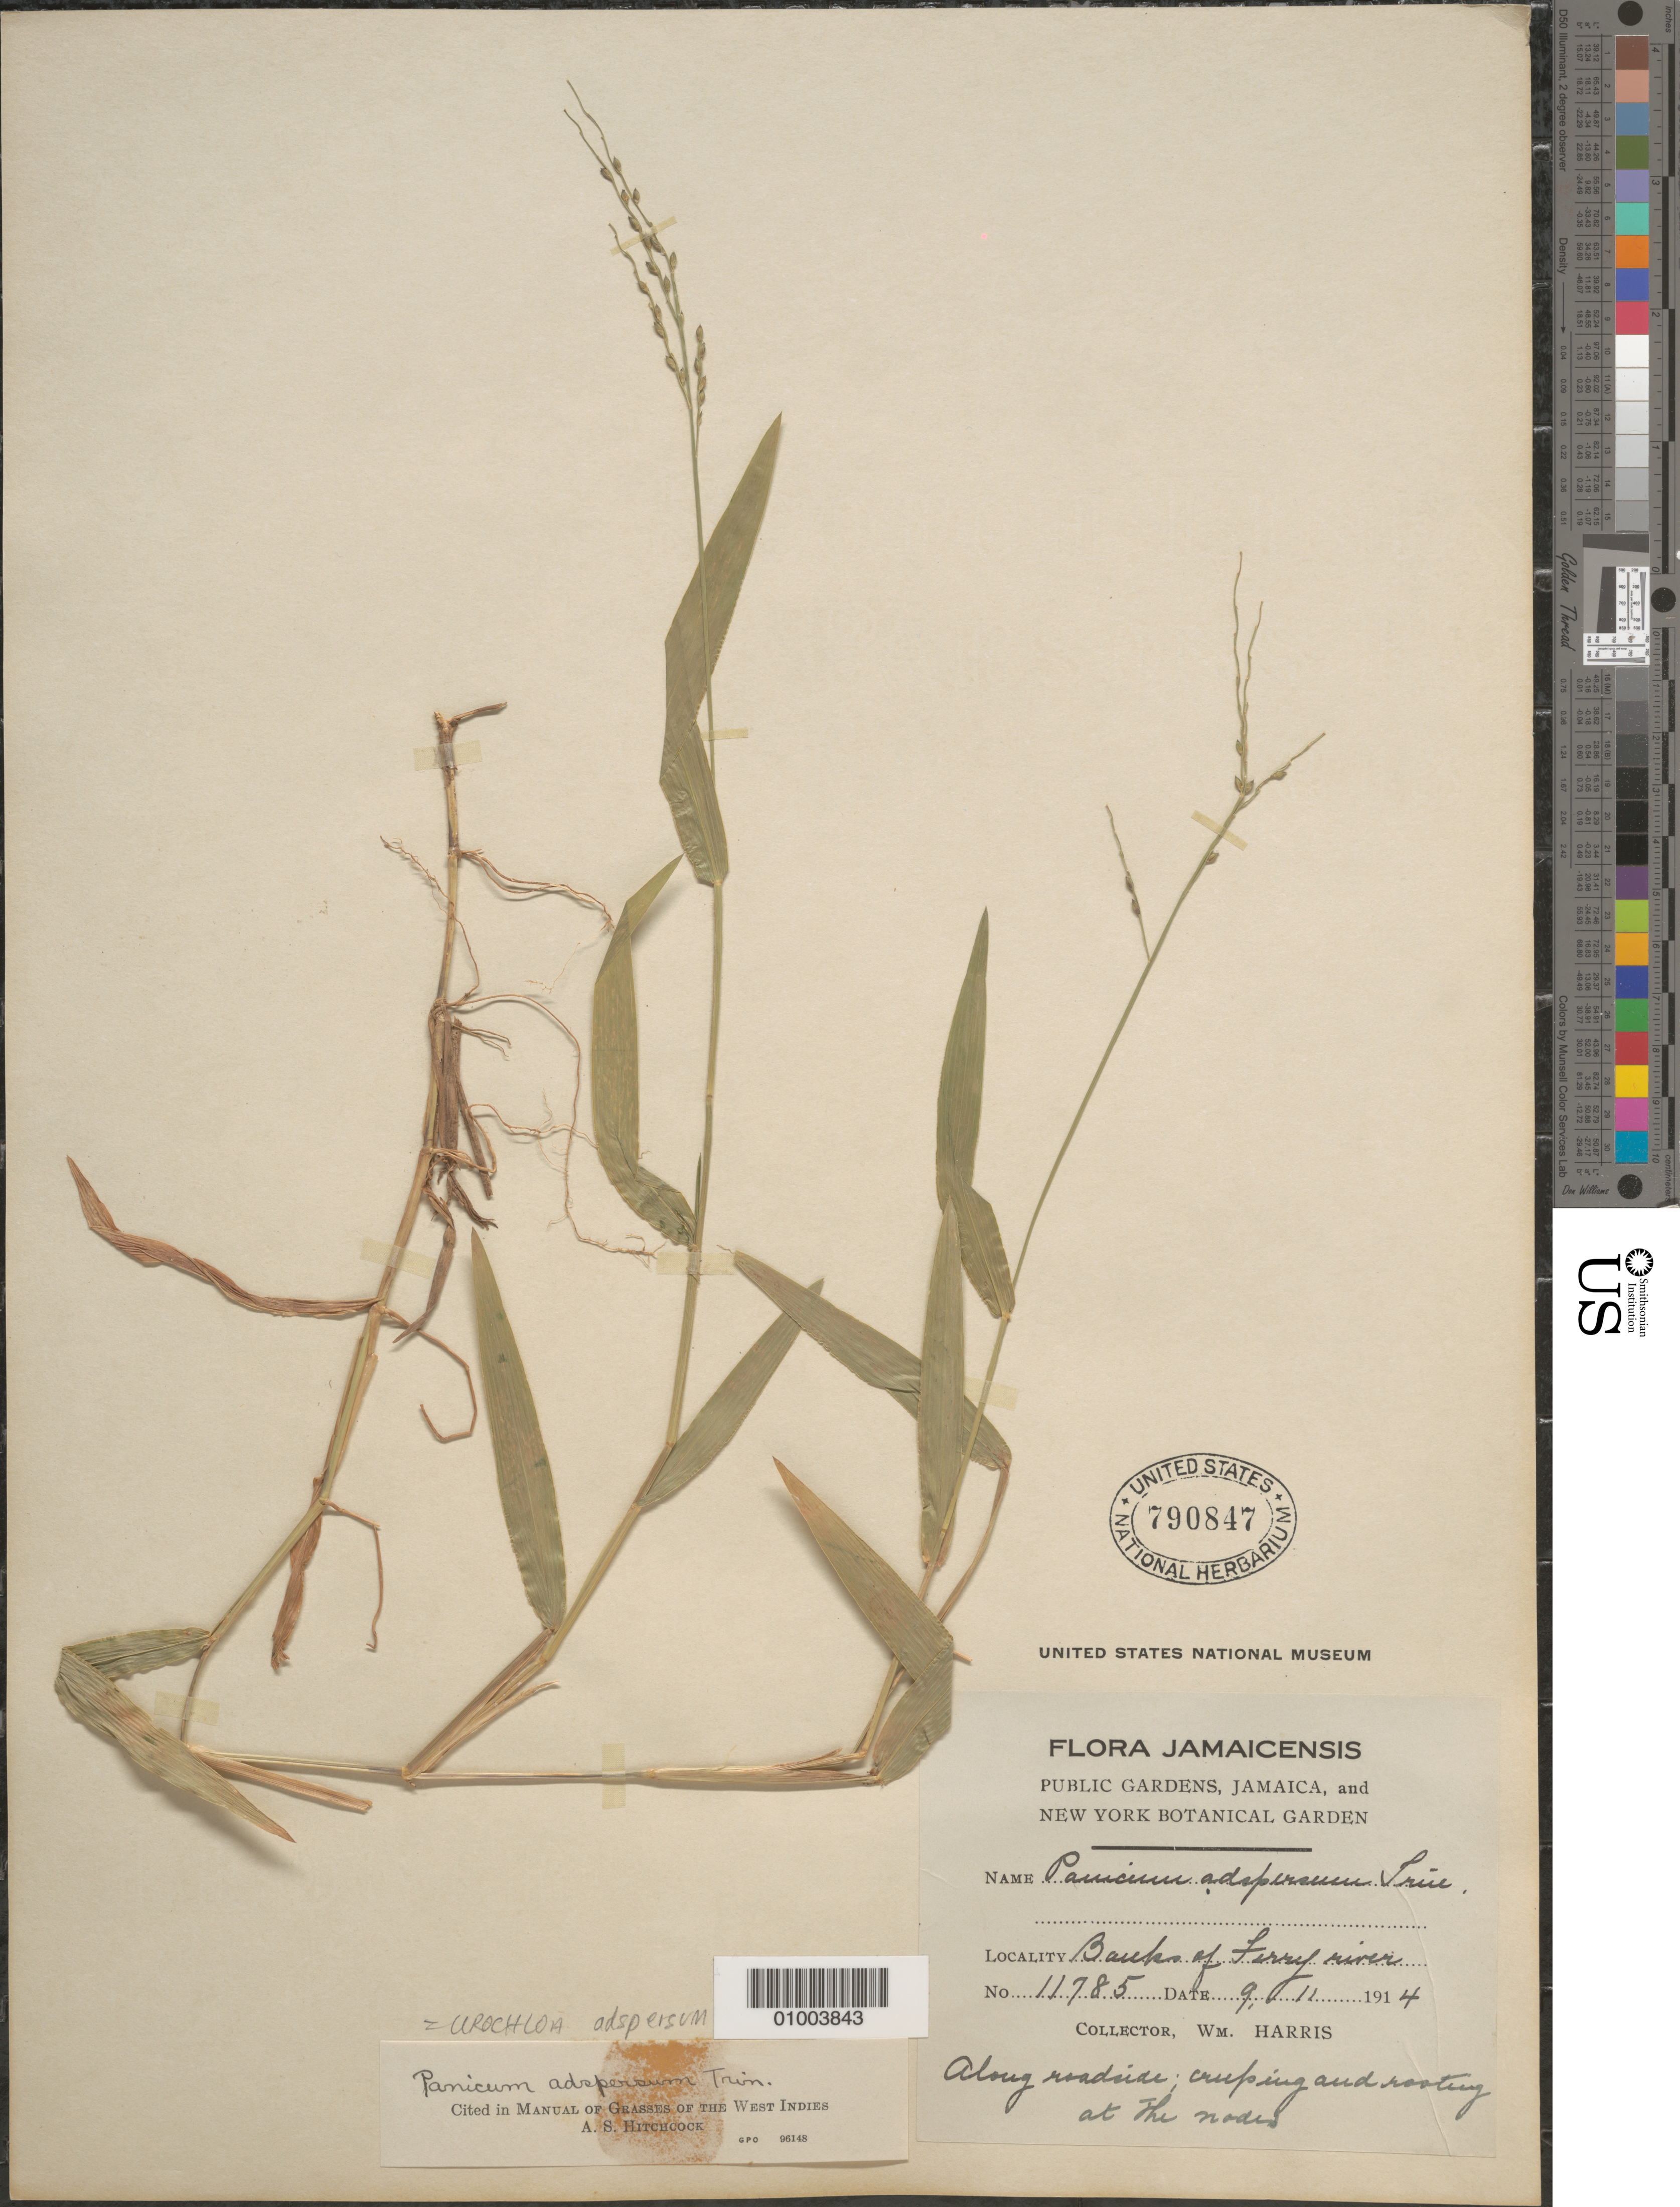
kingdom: Plantae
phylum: Tracheophyta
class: Liliopsida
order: Poales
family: Poaceae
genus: Urochloa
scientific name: Urochloa adspersa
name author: (Trin.) R.D. Webster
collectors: W. H. Harris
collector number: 11785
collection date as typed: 09 Nov 1914 or 11 Sep 1914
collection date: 1914-09-11 or 1914-11-09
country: Jamaica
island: Jamaica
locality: Banks of Ferry river. Along roadside; cruping and rooting at the nodes.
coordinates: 0 N, 0 E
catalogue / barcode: US 790847